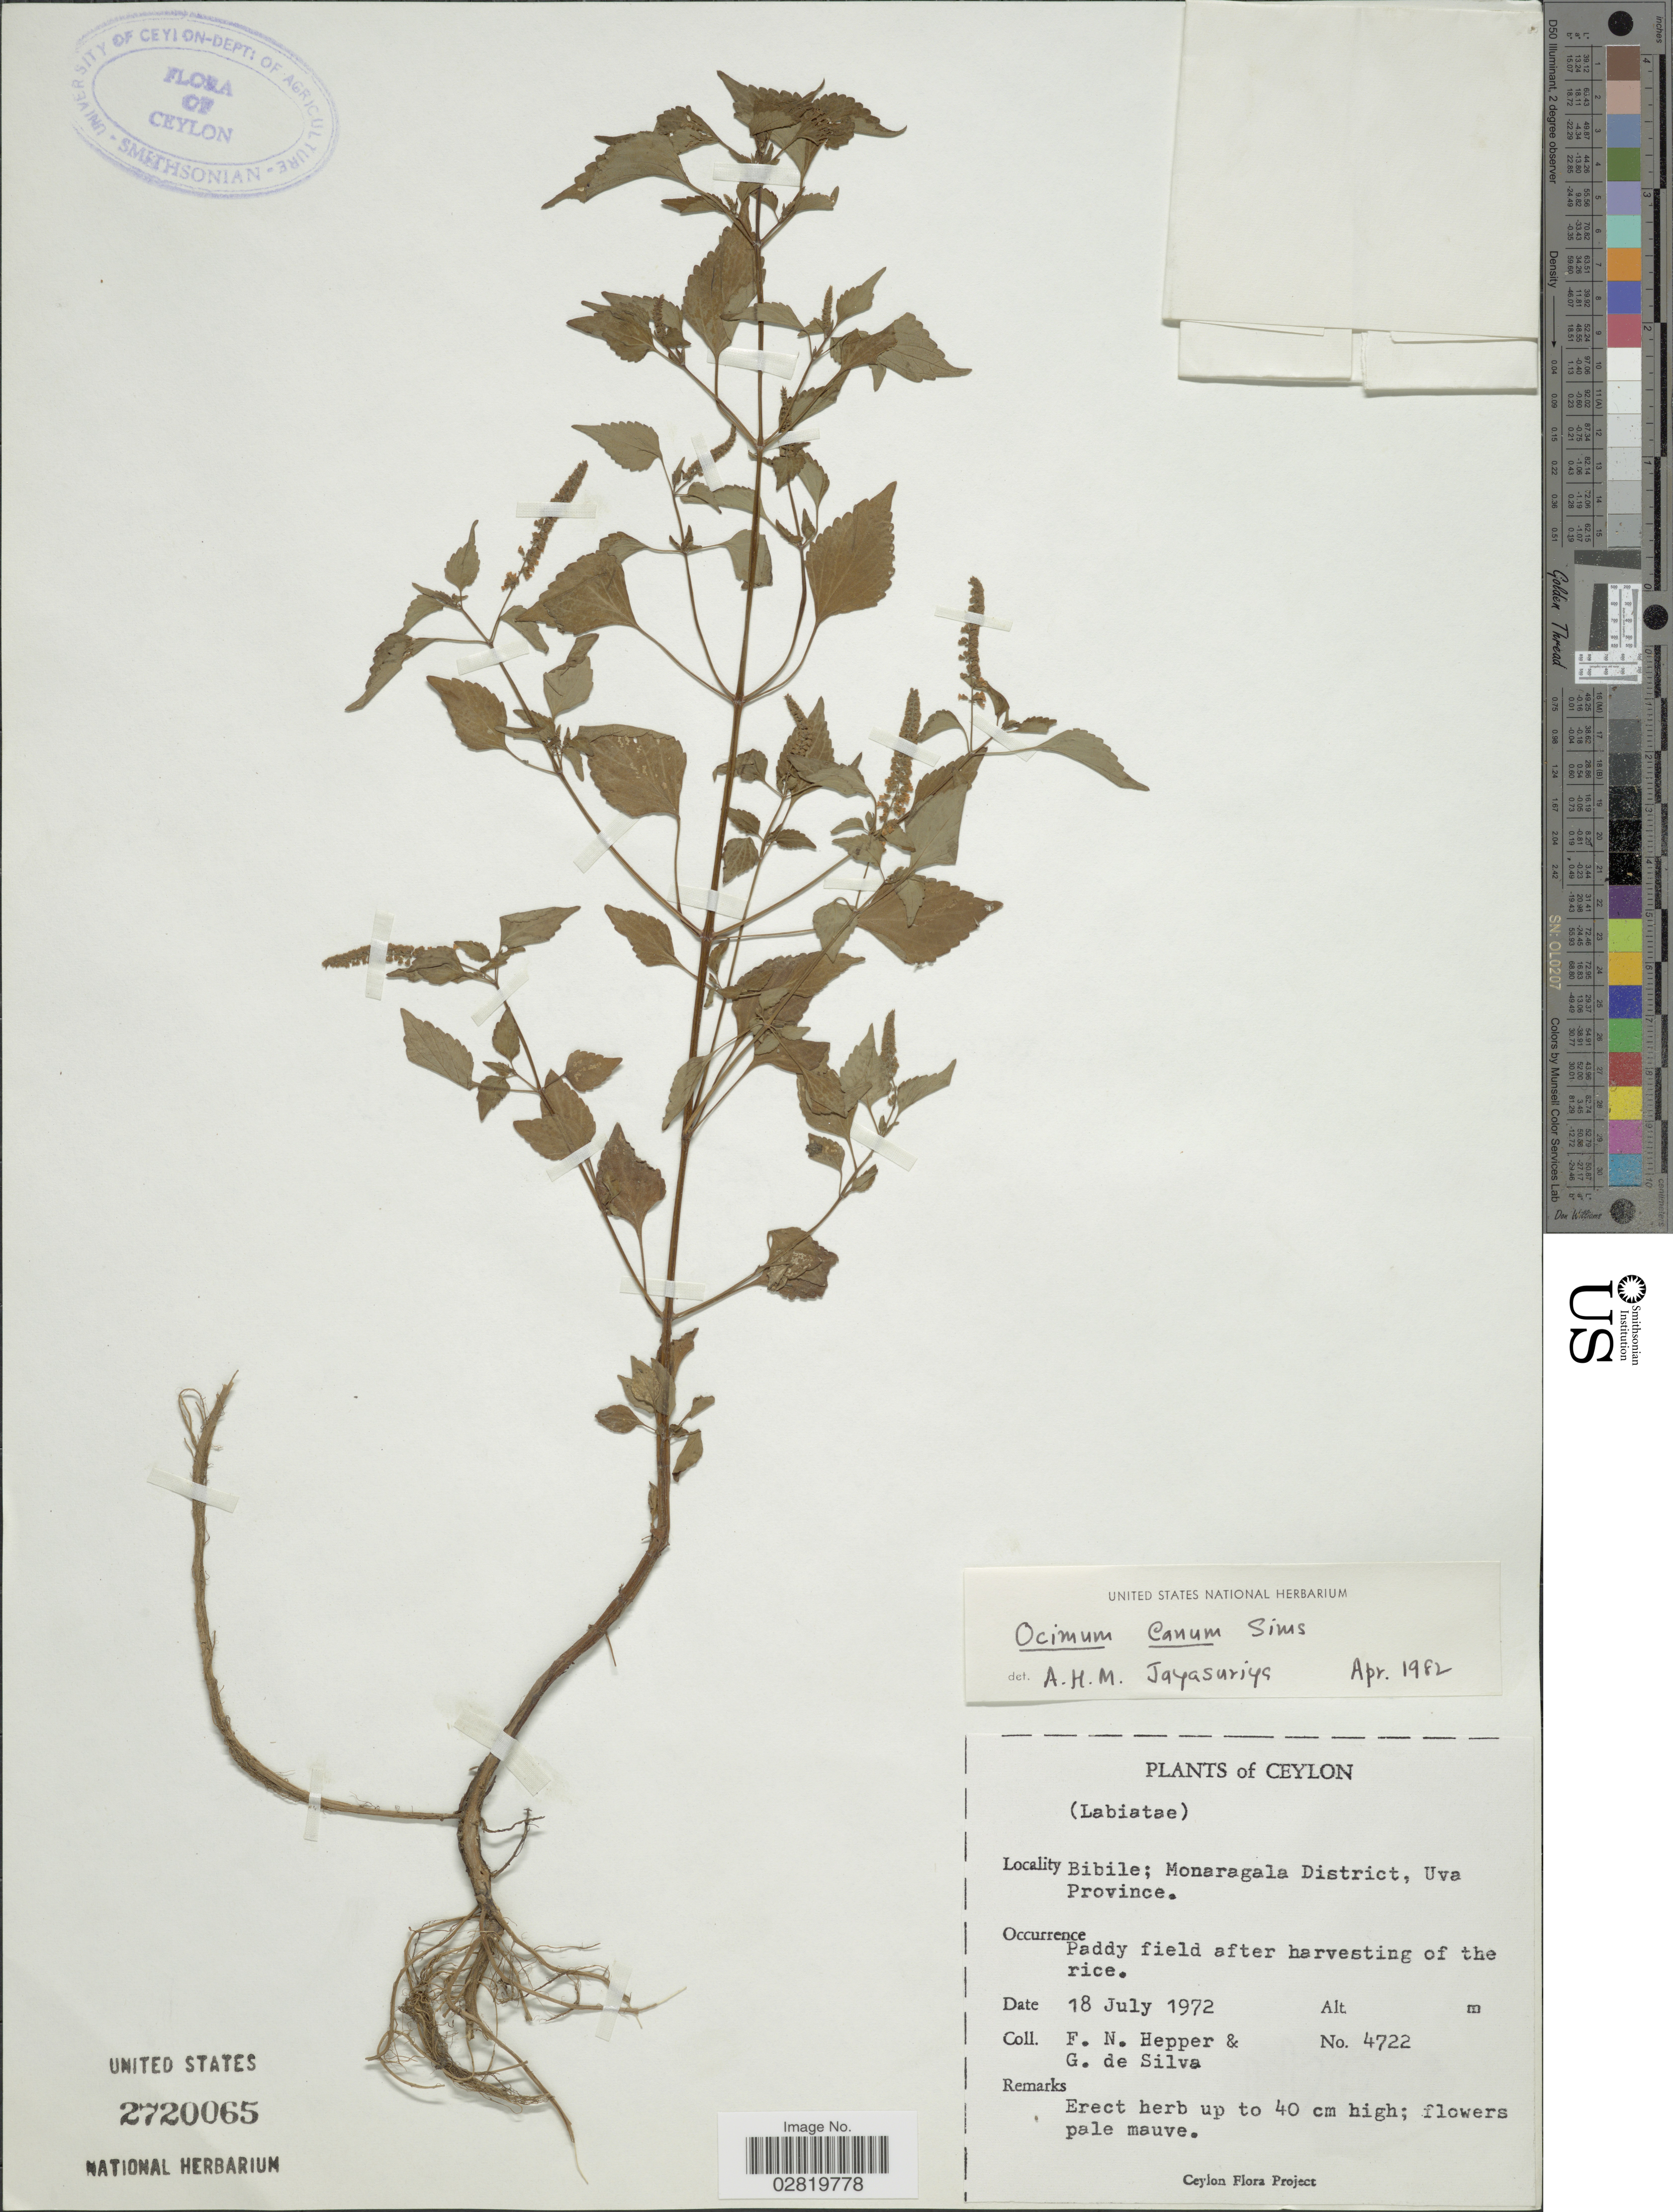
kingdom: Plantae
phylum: Tracheophyta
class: Magnoliopsida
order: Lamiales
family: Lamiaceae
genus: Ocimum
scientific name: Ocimum canum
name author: Sims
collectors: F. Hepper & G. De Silva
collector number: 4722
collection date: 1972-07-18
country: Sri Lanka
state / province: Uva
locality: Ceylon, Bibile; Monaragala District, Uva Province.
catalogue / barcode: US 2720065